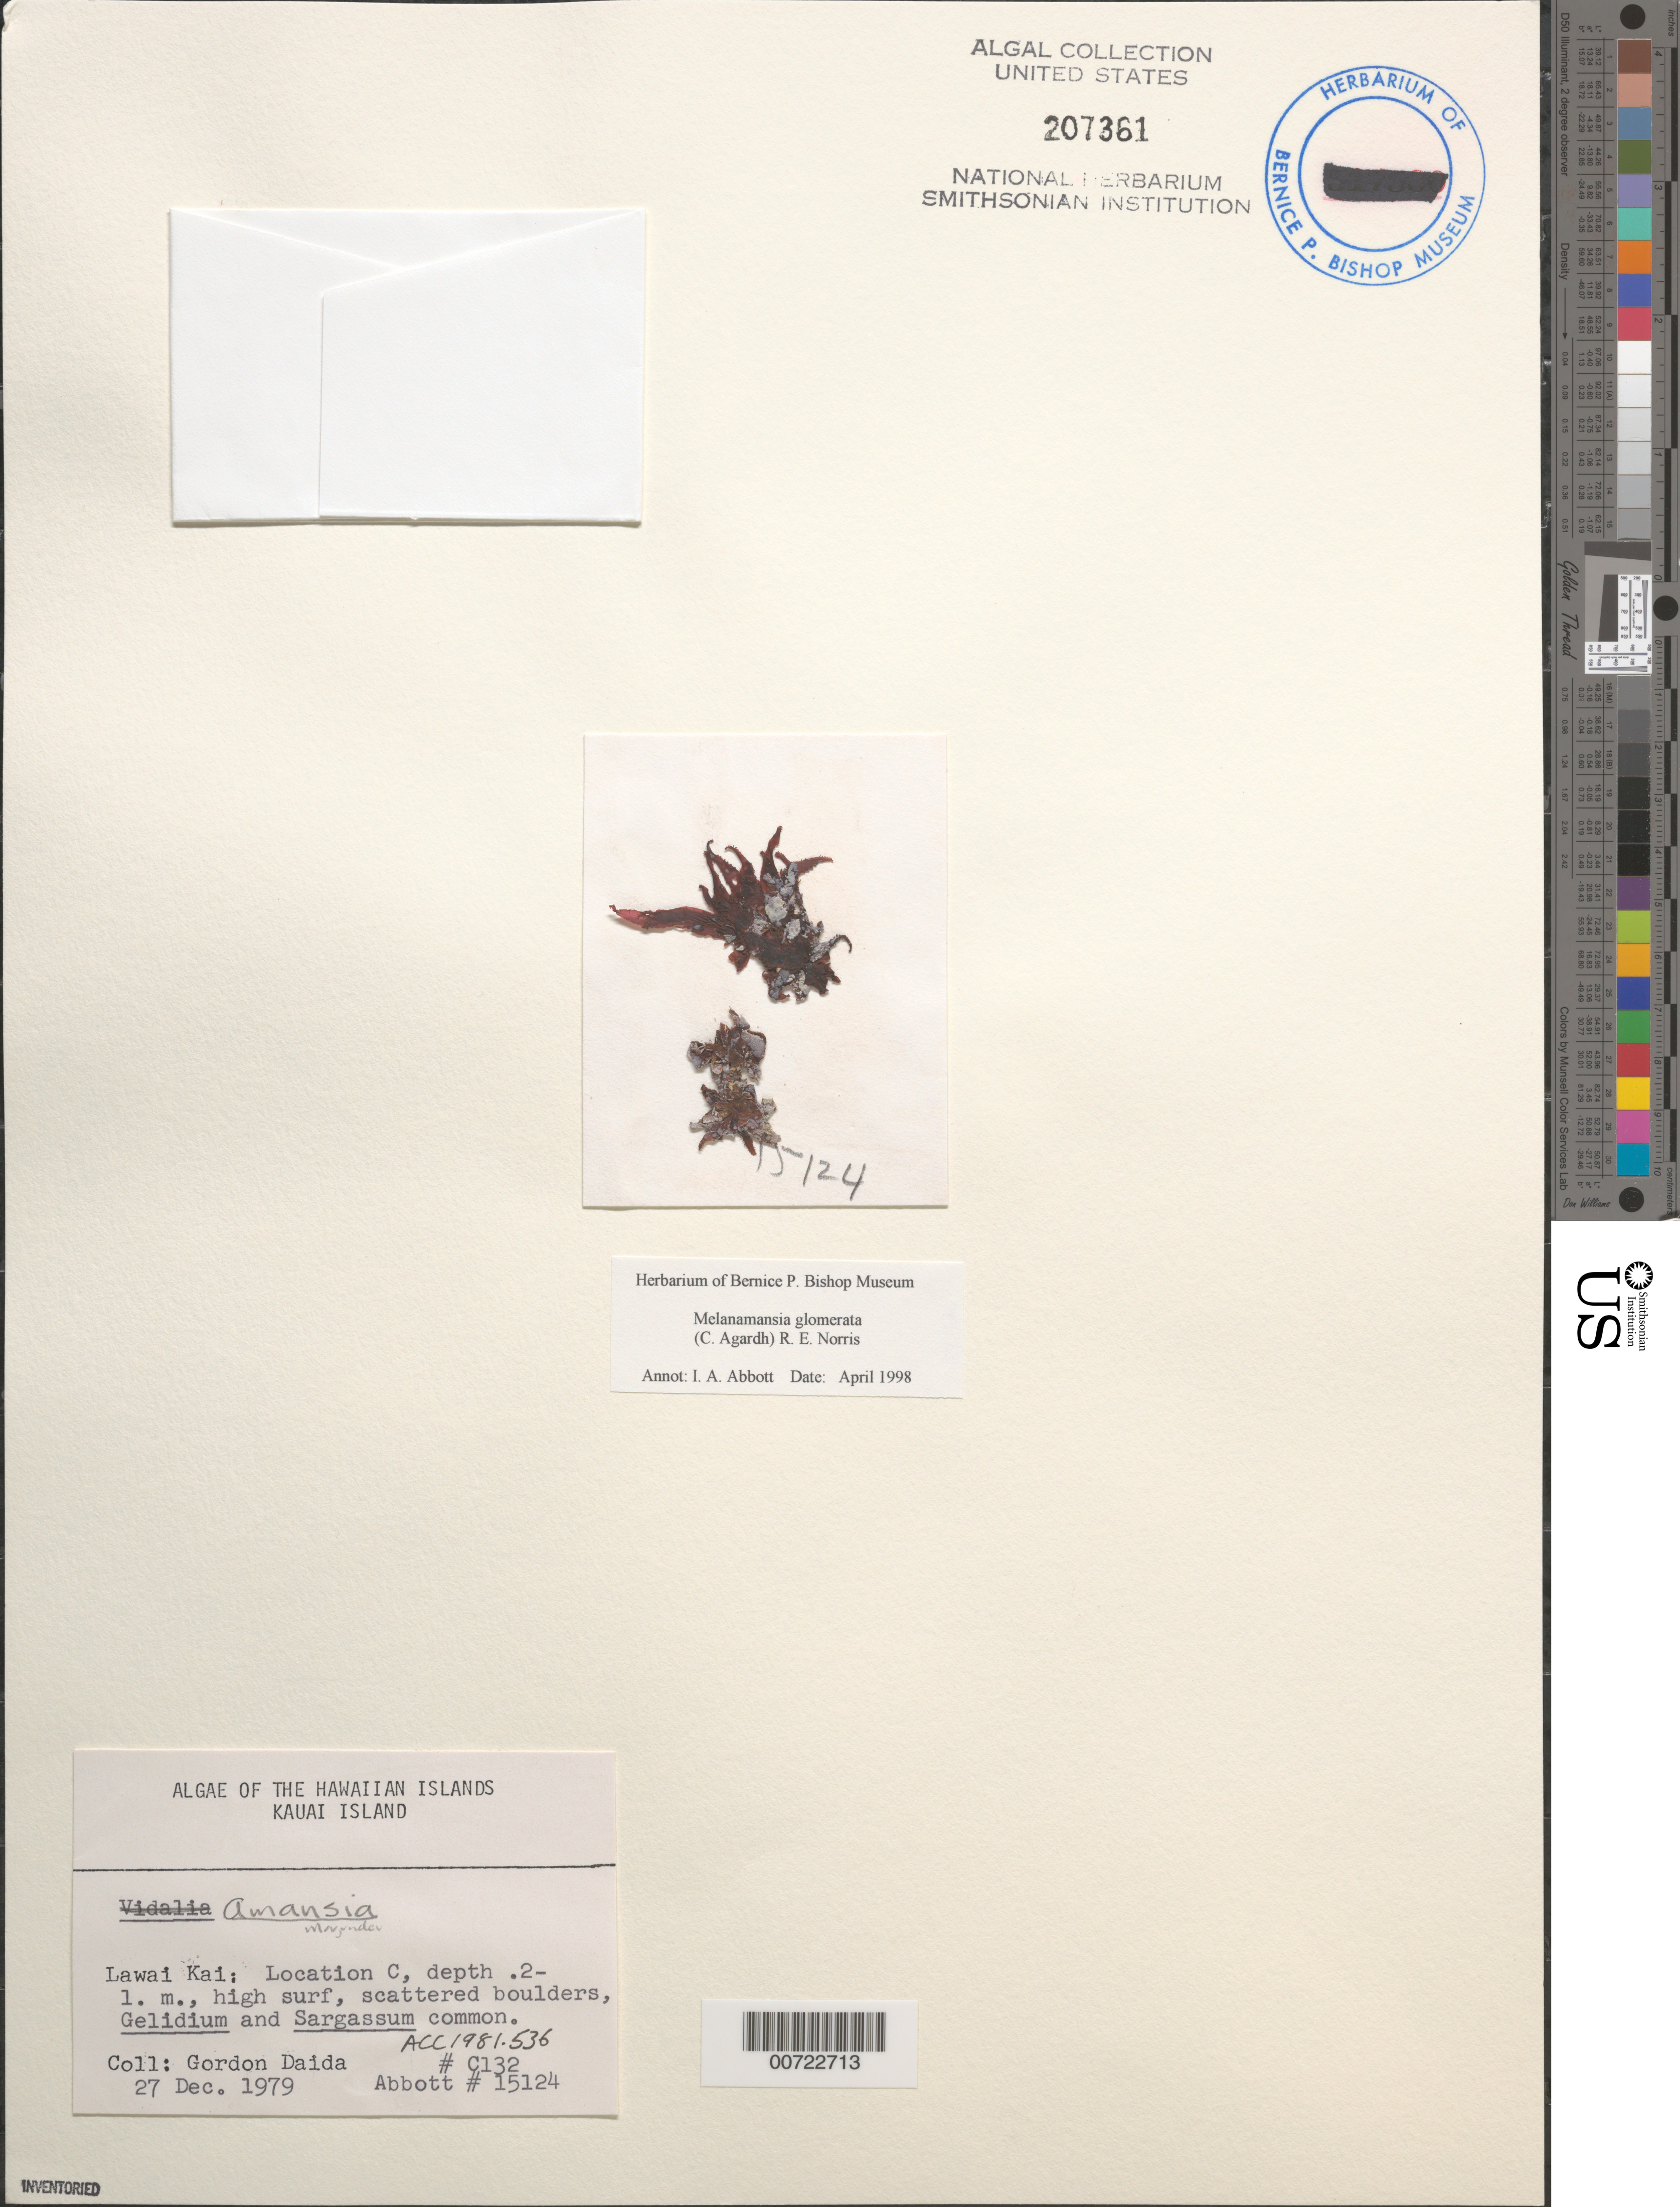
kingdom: Plantae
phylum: Rhodophyta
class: Florideophyceae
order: Ceramiales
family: Rhodomelaceae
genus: Amansia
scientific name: Amansia glomerata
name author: C. Agardh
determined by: Algae name updating Project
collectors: G. Daida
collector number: C132 & IAA 15124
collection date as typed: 27 Dec 1979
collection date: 1979-12-27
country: United States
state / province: Hawaii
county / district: Kauai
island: Kaua'i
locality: Lawai Kai, Location C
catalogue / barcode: US 207361